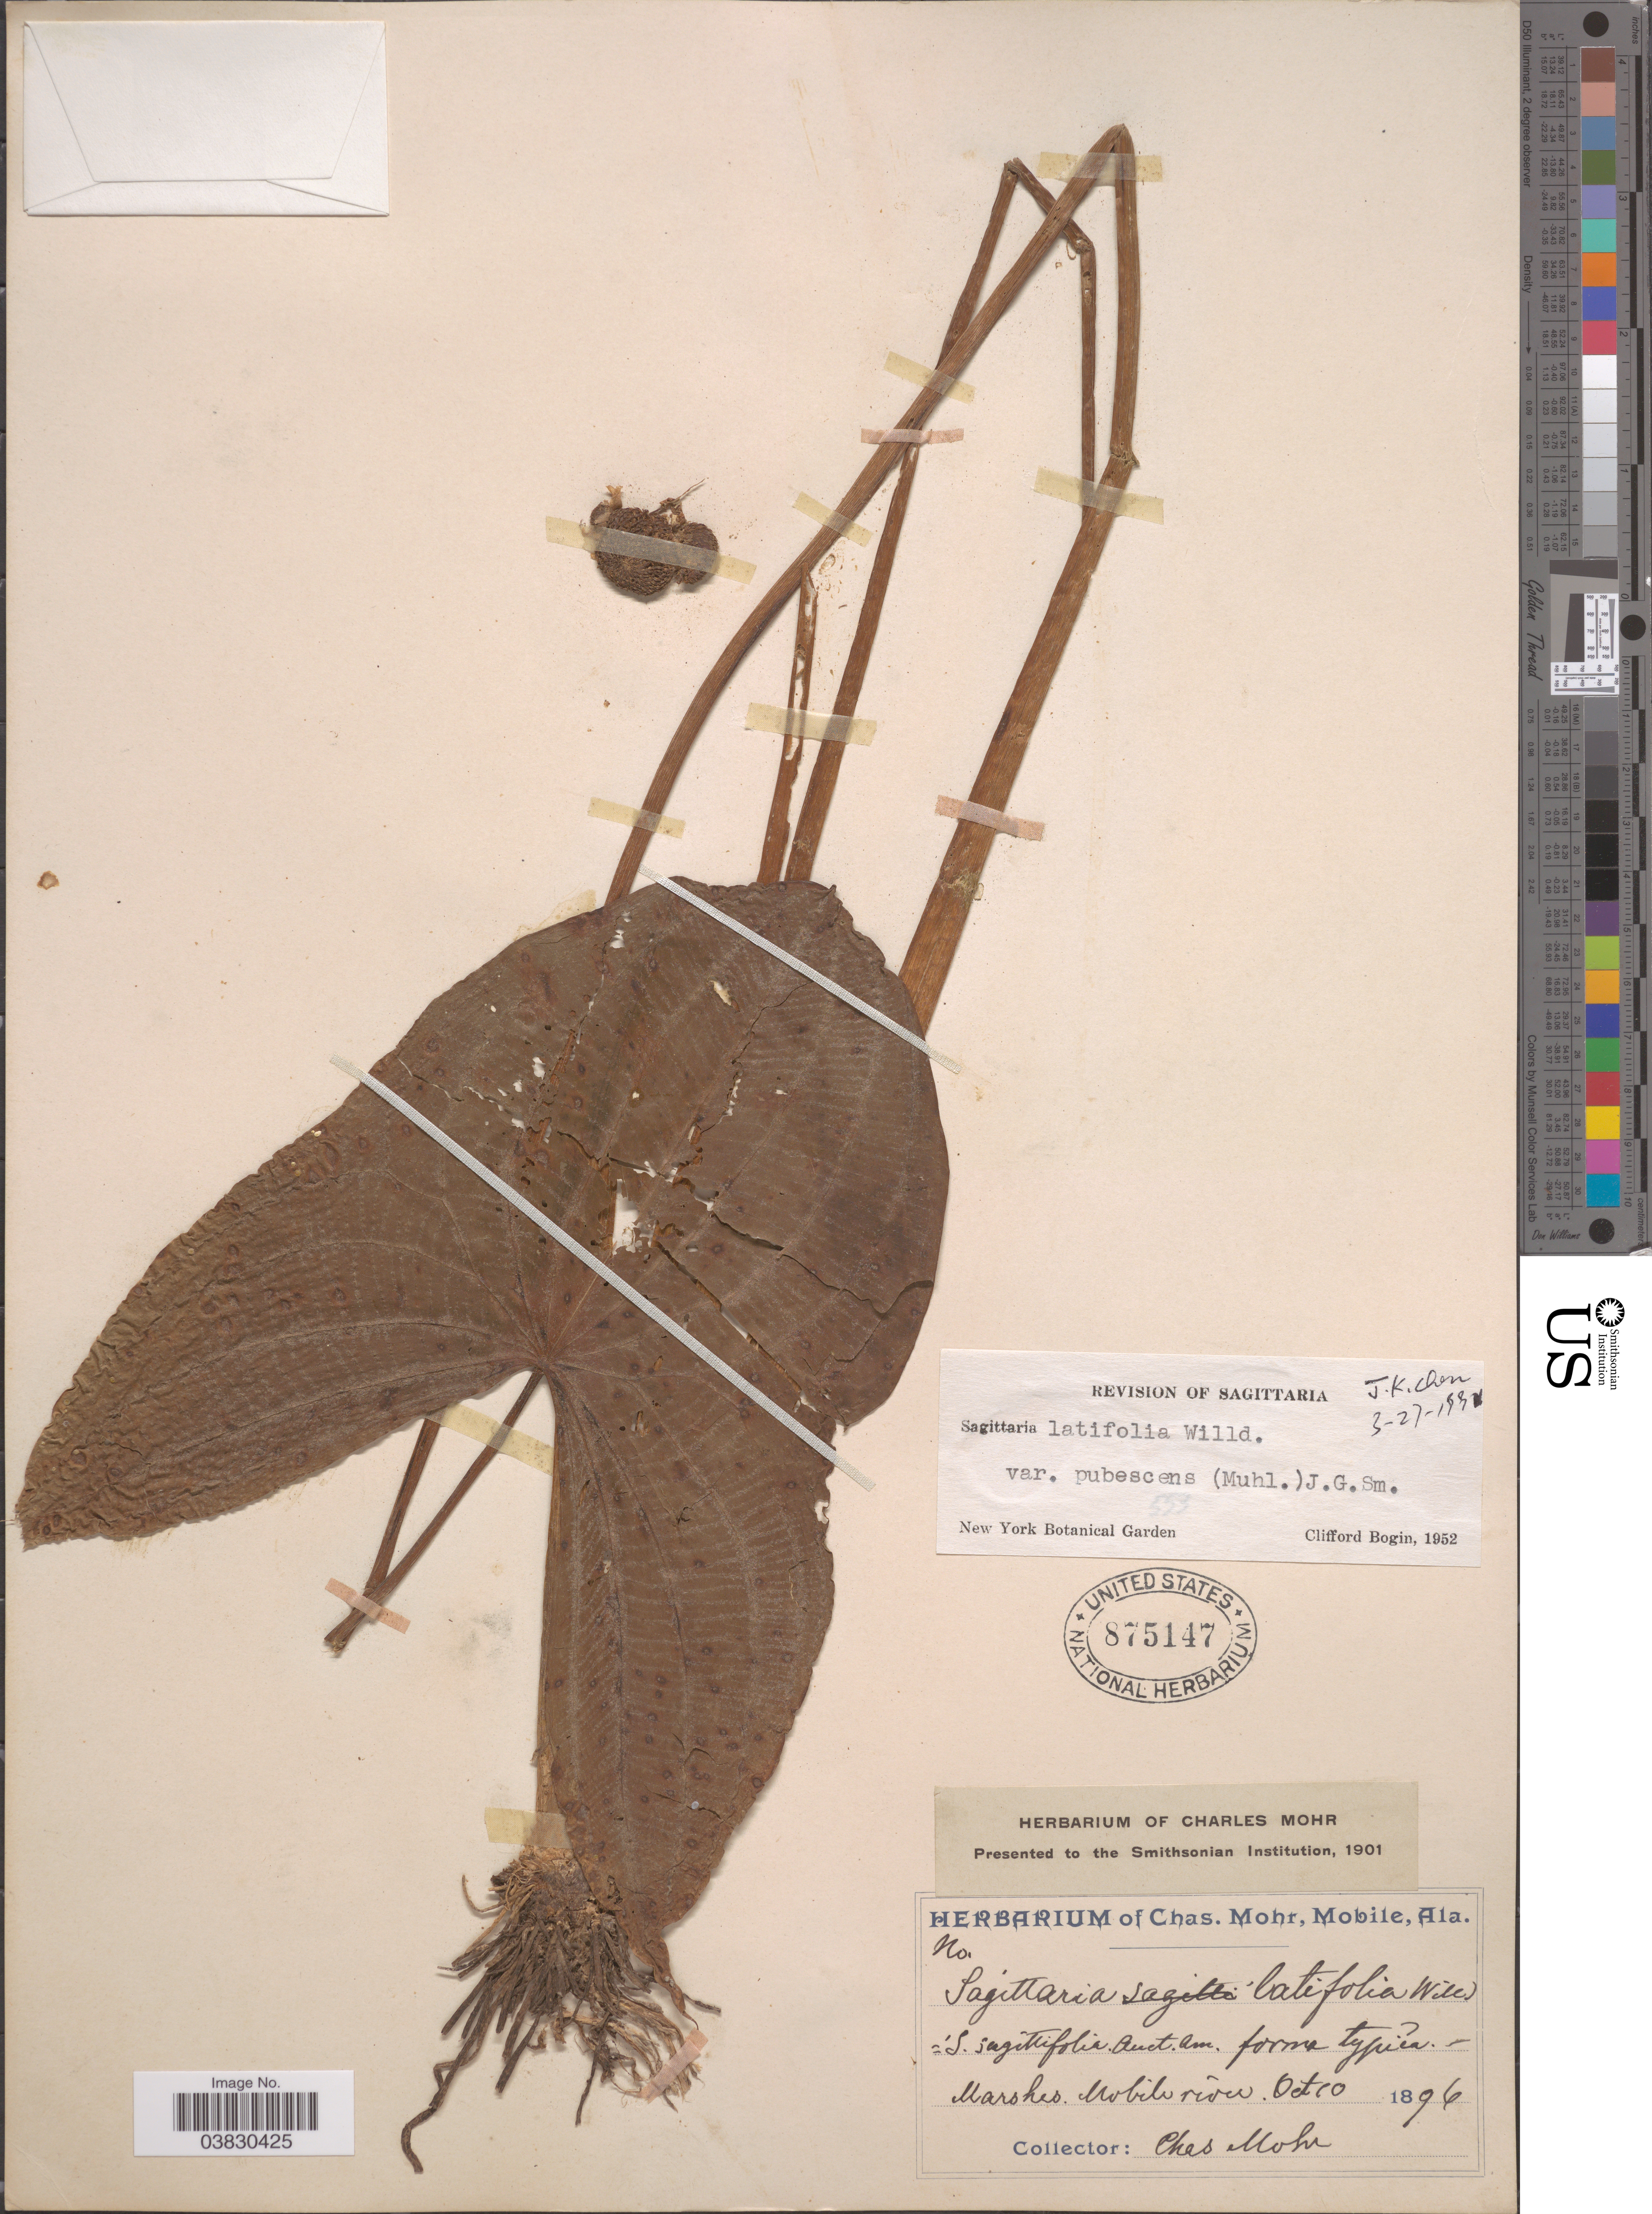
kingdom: Plantae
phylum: Tracheophyta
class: Liliopsida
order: Alismatales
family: Alismataceae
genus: Sagittaria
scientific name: Sagittaria latifolia var. pubescens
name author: (Muhl.) J.G. Sm.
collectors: Mohr, C. T. (herbarium)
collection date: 1896-10-10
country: United States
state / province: Alabama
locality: Mobile river.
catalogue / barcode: US 875147